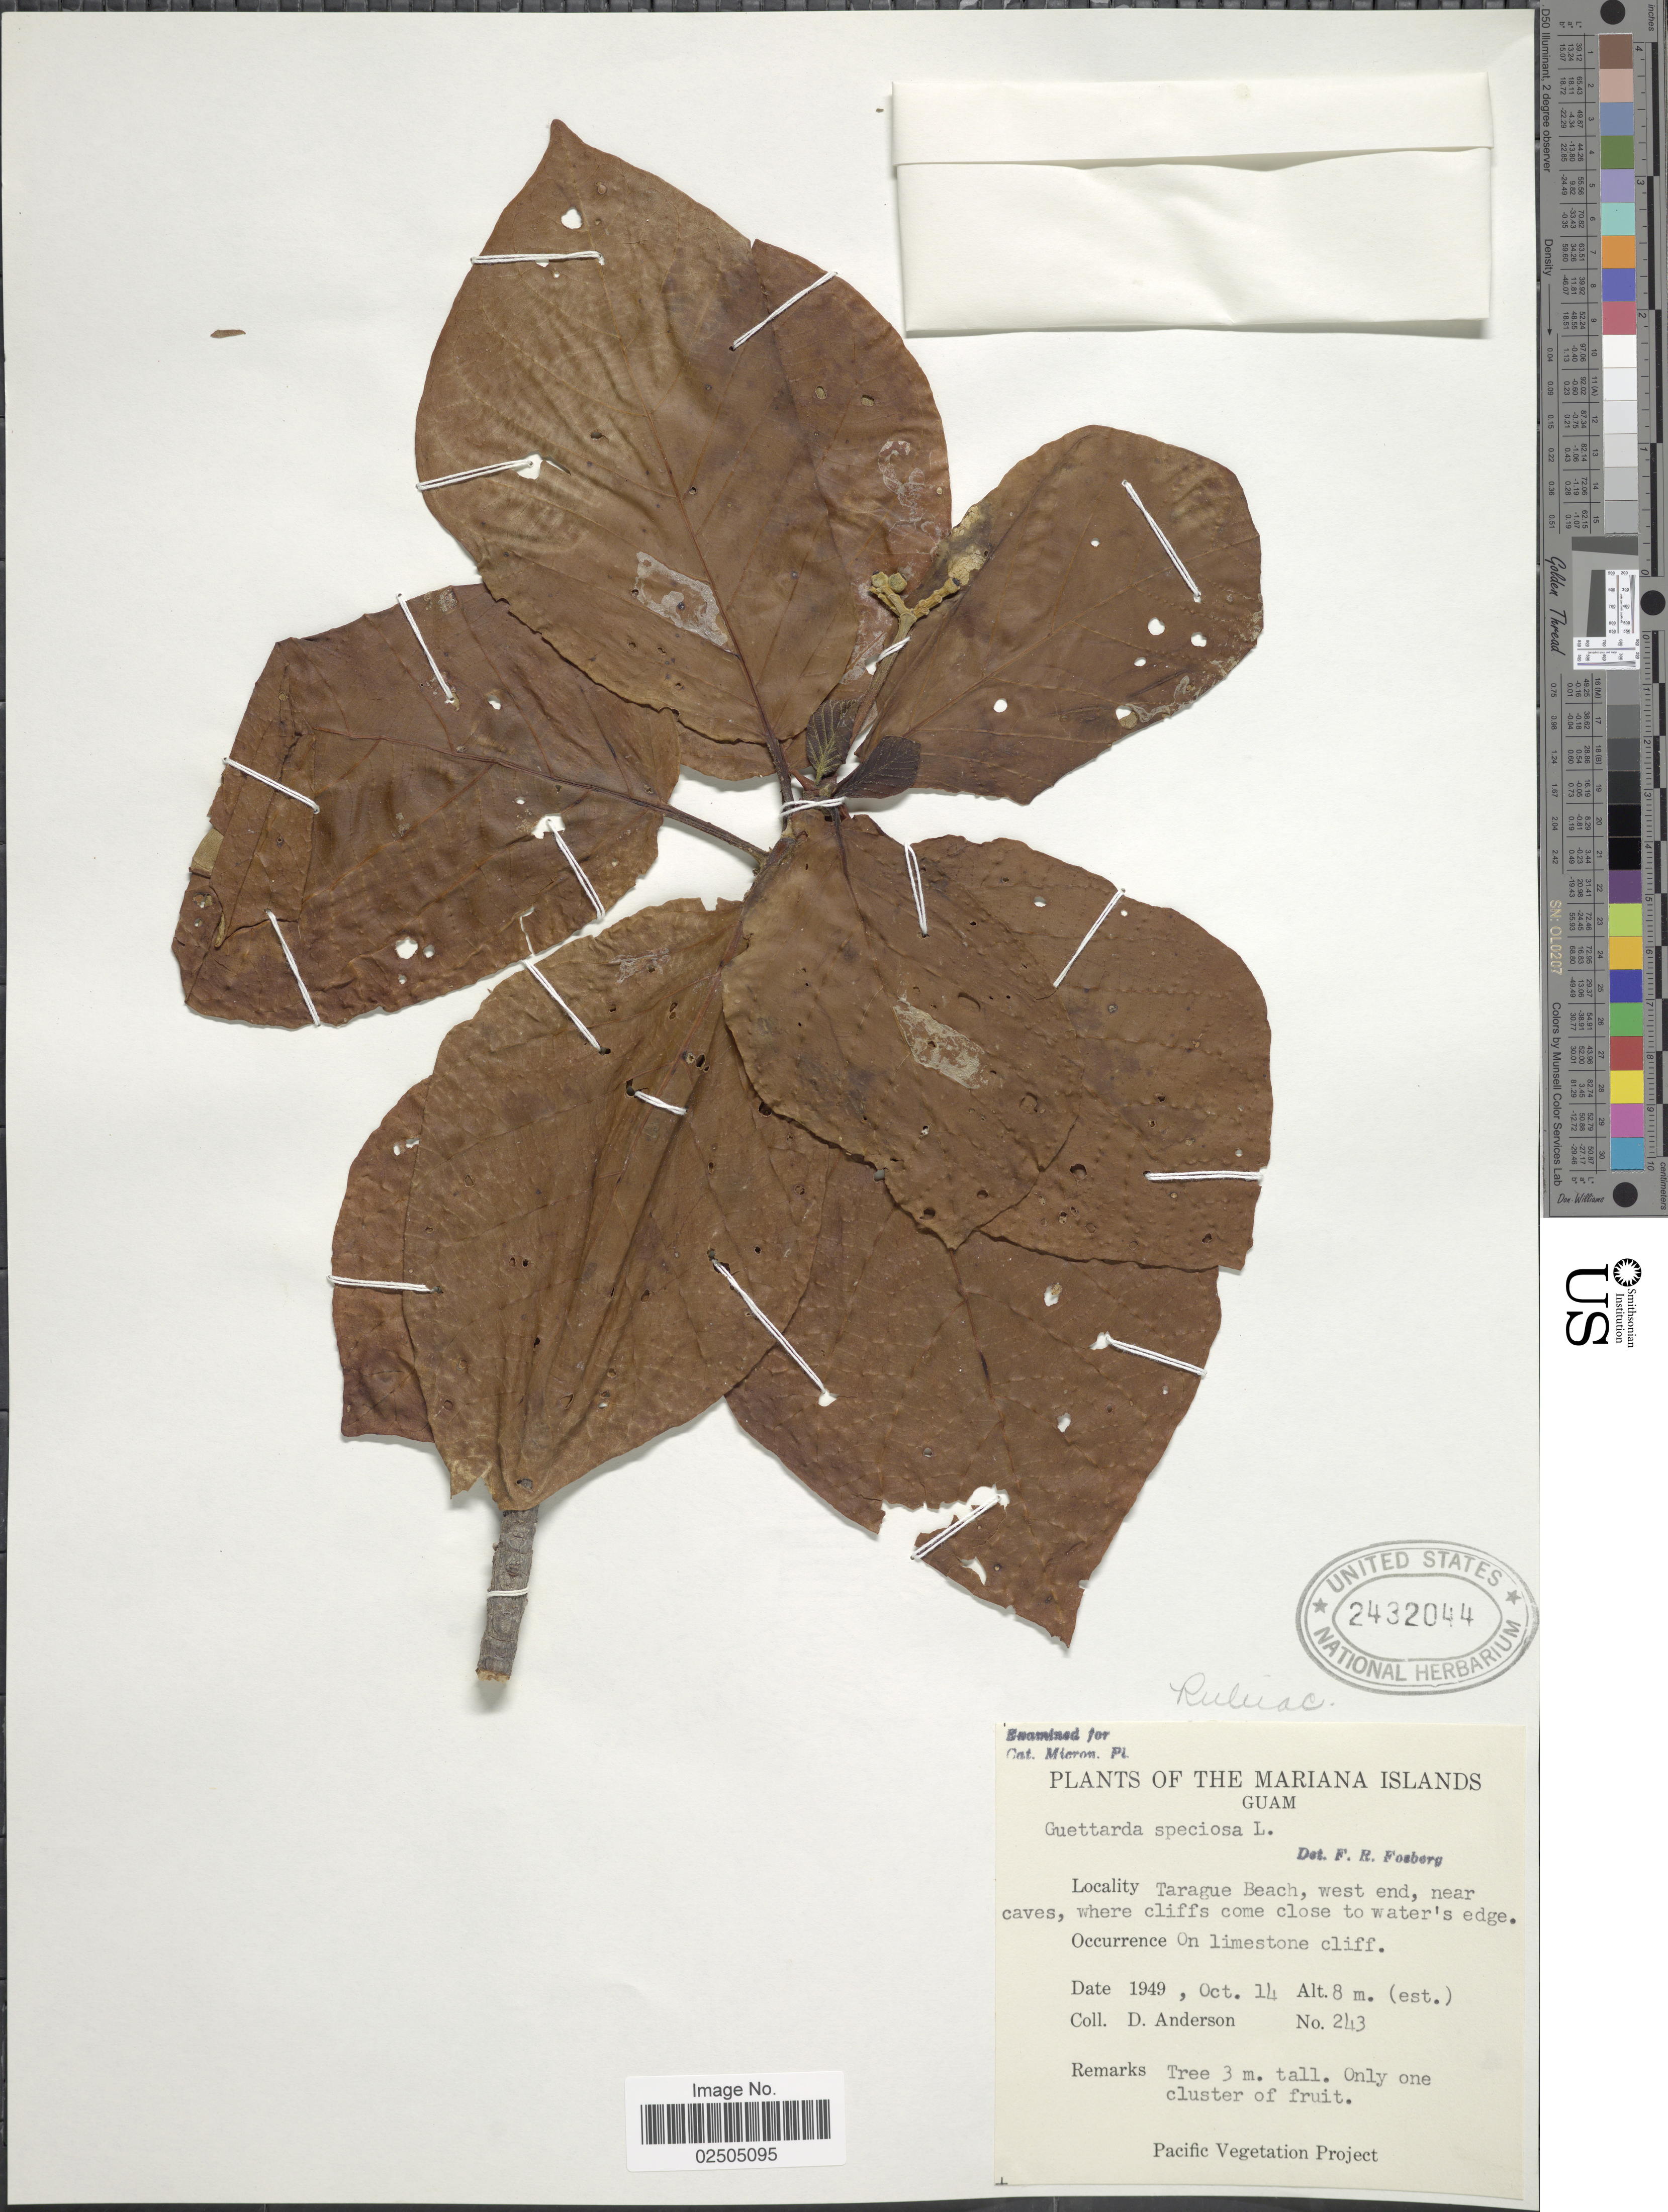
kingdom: Plantae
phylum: Tracheophyta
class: Magnoliopsida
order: Gentianales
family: Rubiaceae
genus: Guettarda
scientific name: Guettarda speciosa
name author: L.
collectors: D. Anderson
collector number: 243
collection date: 1949-10-14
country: Guam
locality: The Mariana Islands, Tarague Beach, west end, near caves, where cliffs come close to water's edge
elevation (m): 8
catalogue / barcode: US 2432044